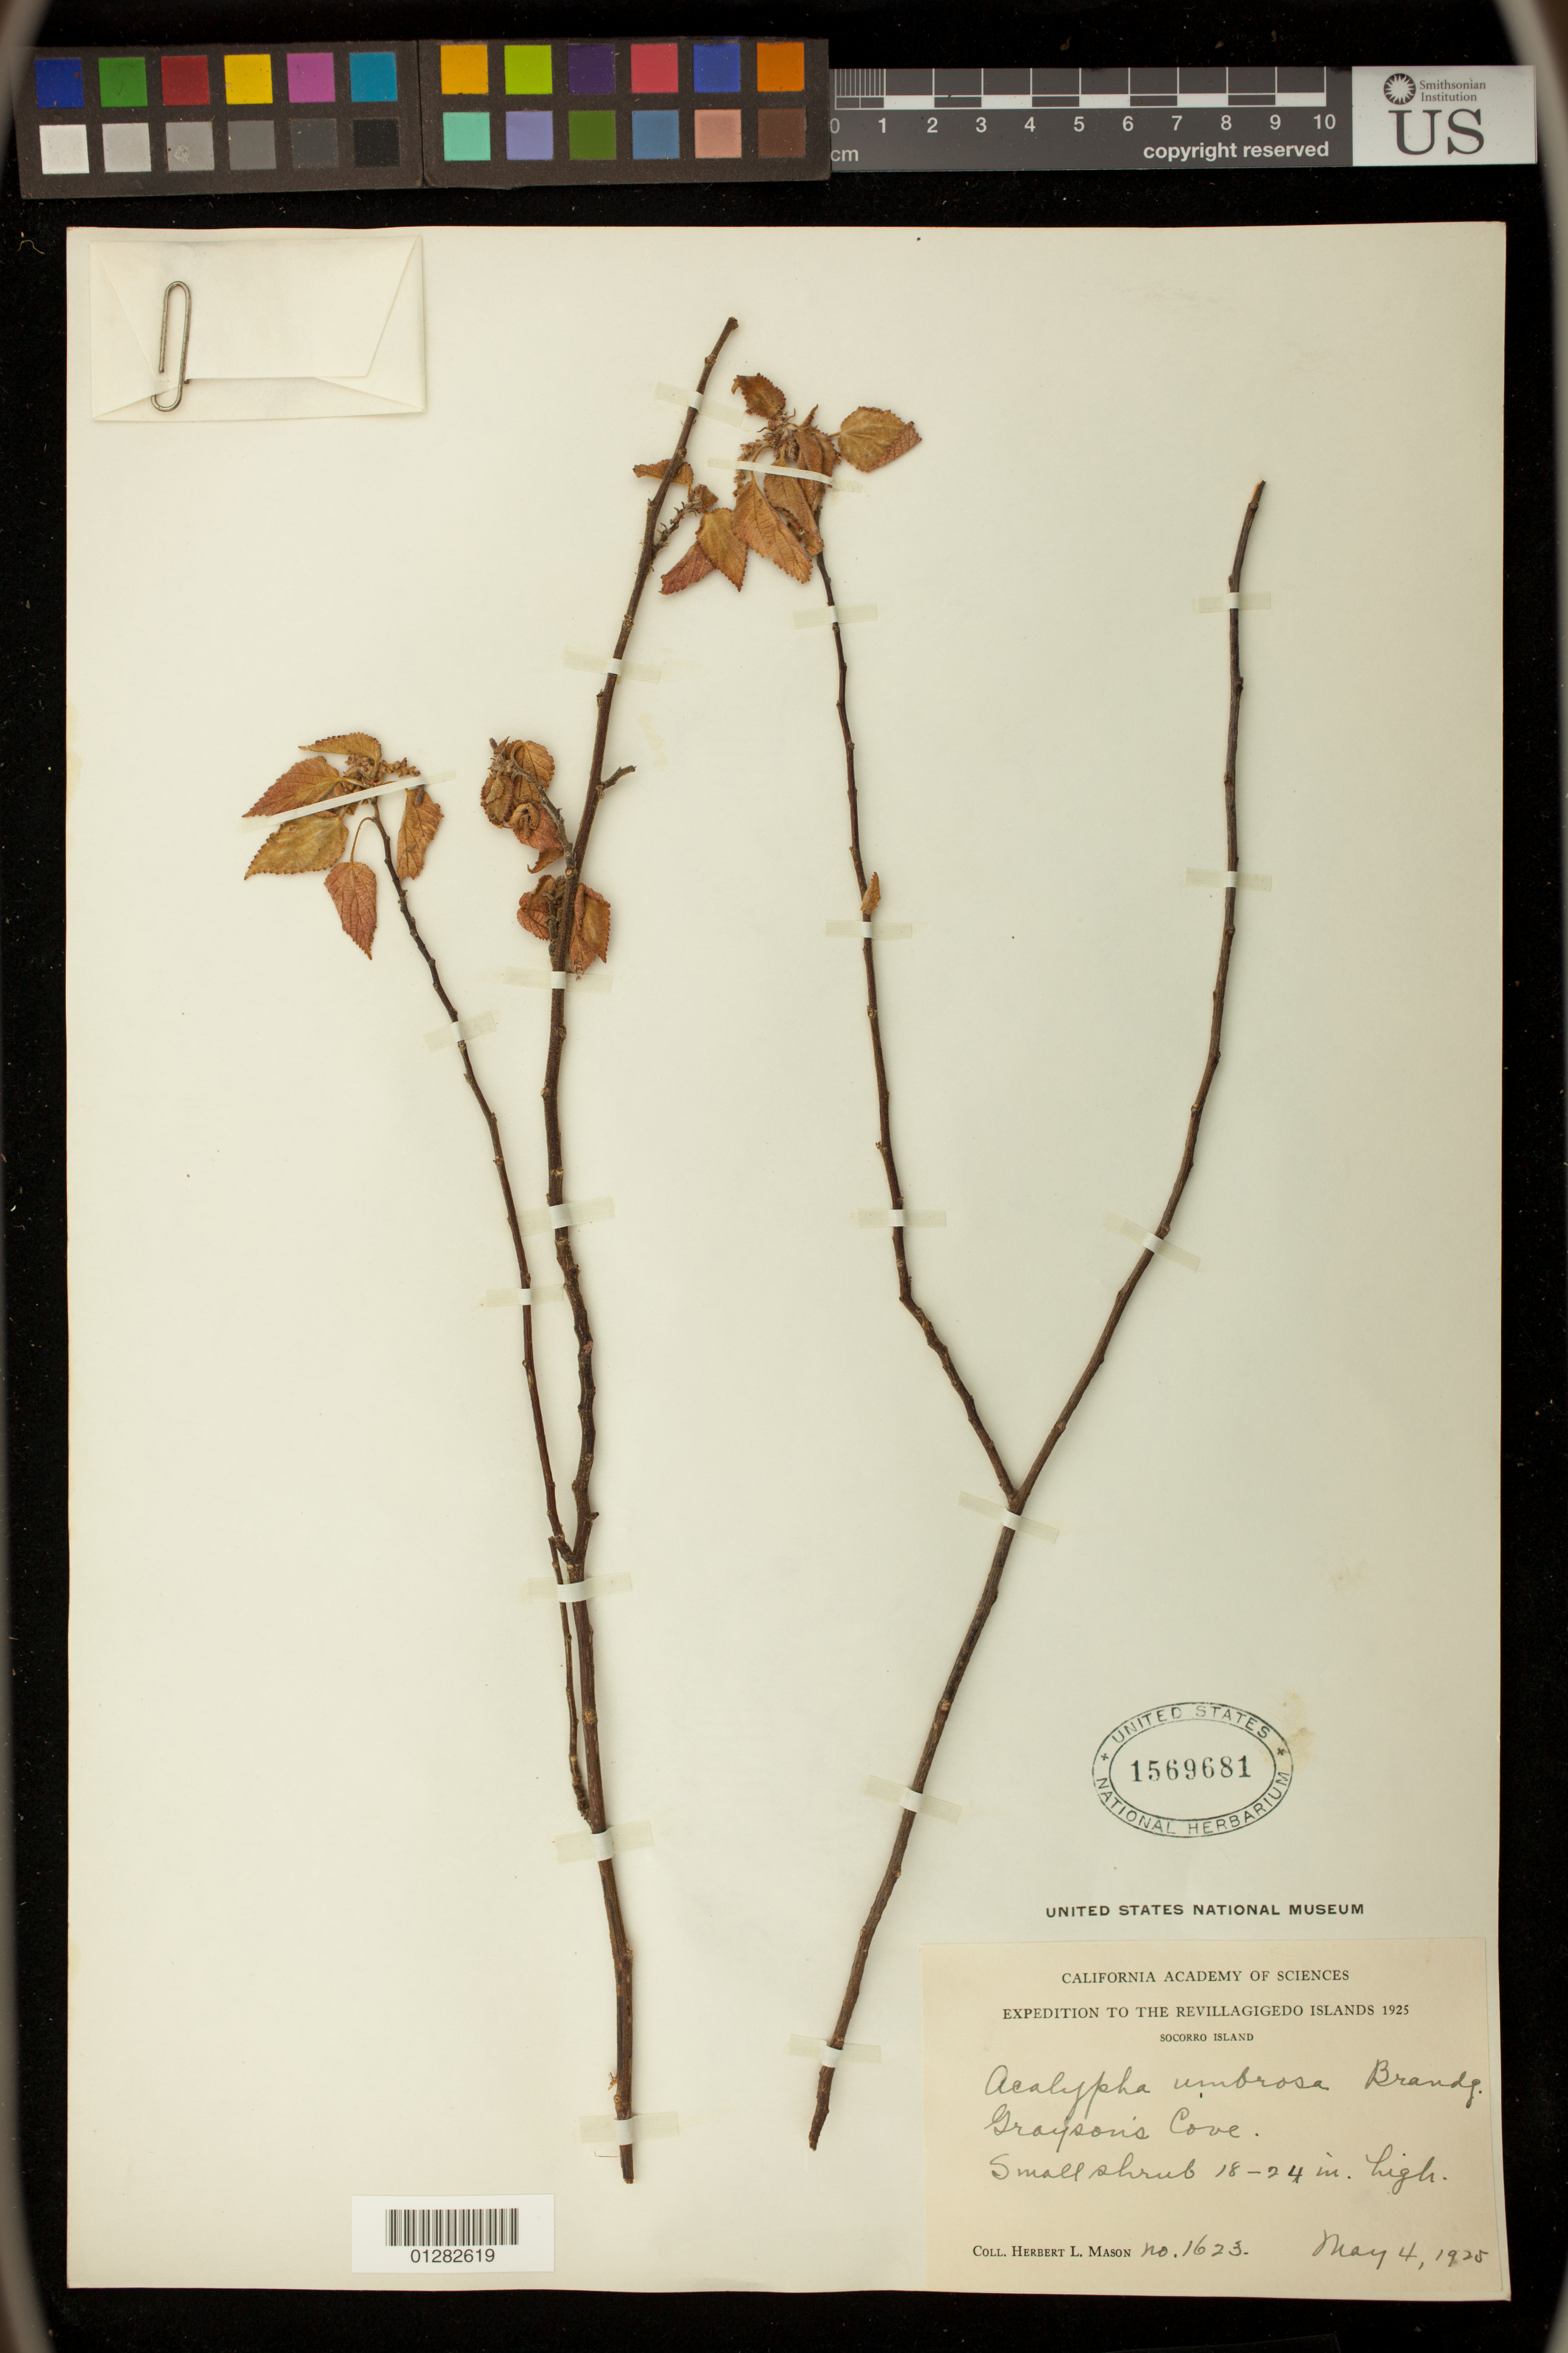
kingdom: Plantae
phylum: Tracheophyta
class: Magnoliopsida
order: Malpighiales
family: Euphorbiaceae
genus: Acalypha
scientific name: Acalypha umbrosa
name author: Brandegee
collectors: H. L. Mason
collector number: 1623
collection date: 1925-05-04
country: Mexico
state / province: Colima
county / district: Manzanillo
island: Socorro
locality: Grayson's Cove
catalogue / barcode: US 1569681